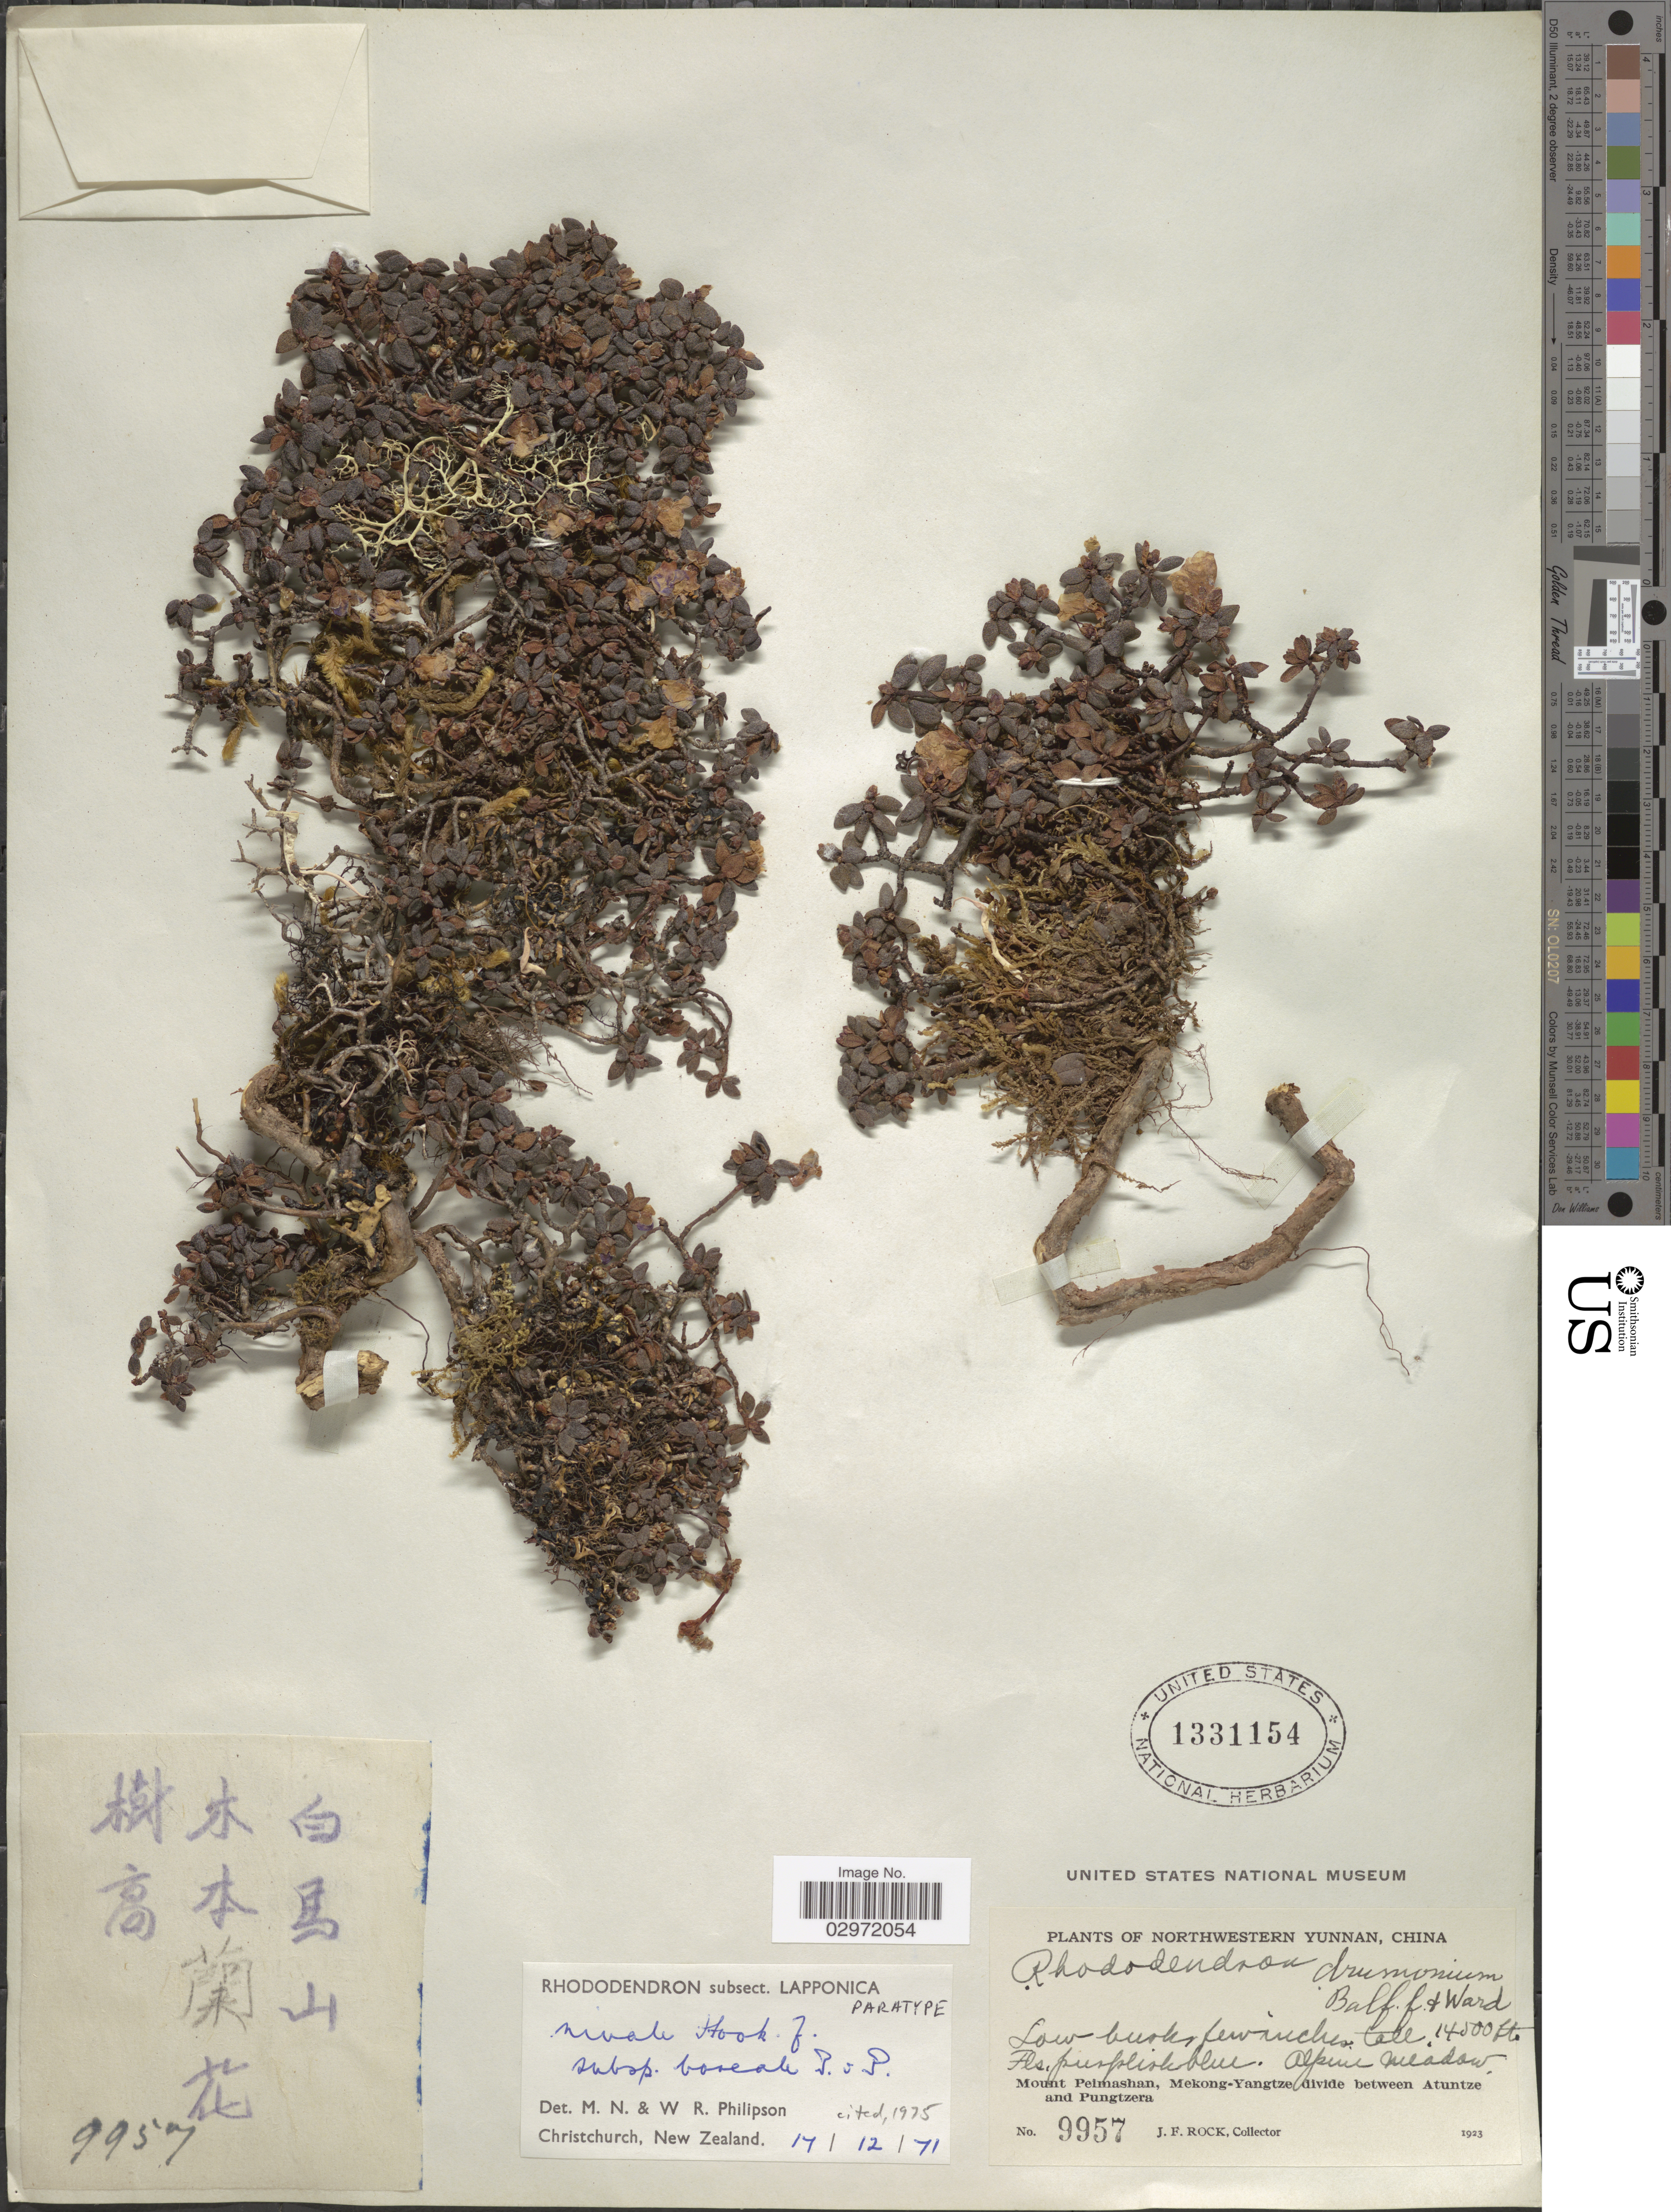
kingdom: Plantae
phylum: Tracheophyta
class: Magnoliopsida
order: Ericales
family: Ericaceae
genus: Rhododendron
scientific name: Rhododendron nivale subsp. boreale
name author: Philipson & M. N. Philipson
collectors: J. Rock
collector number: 9957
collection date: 1923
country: China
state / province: Yunnan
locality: Northwestern Yunnan. Alpine meadow. Mount Peimashan, Mekong-Yangtze divide between Atuntze and Pungtzera.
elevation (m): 4420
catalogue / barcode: US 1331154